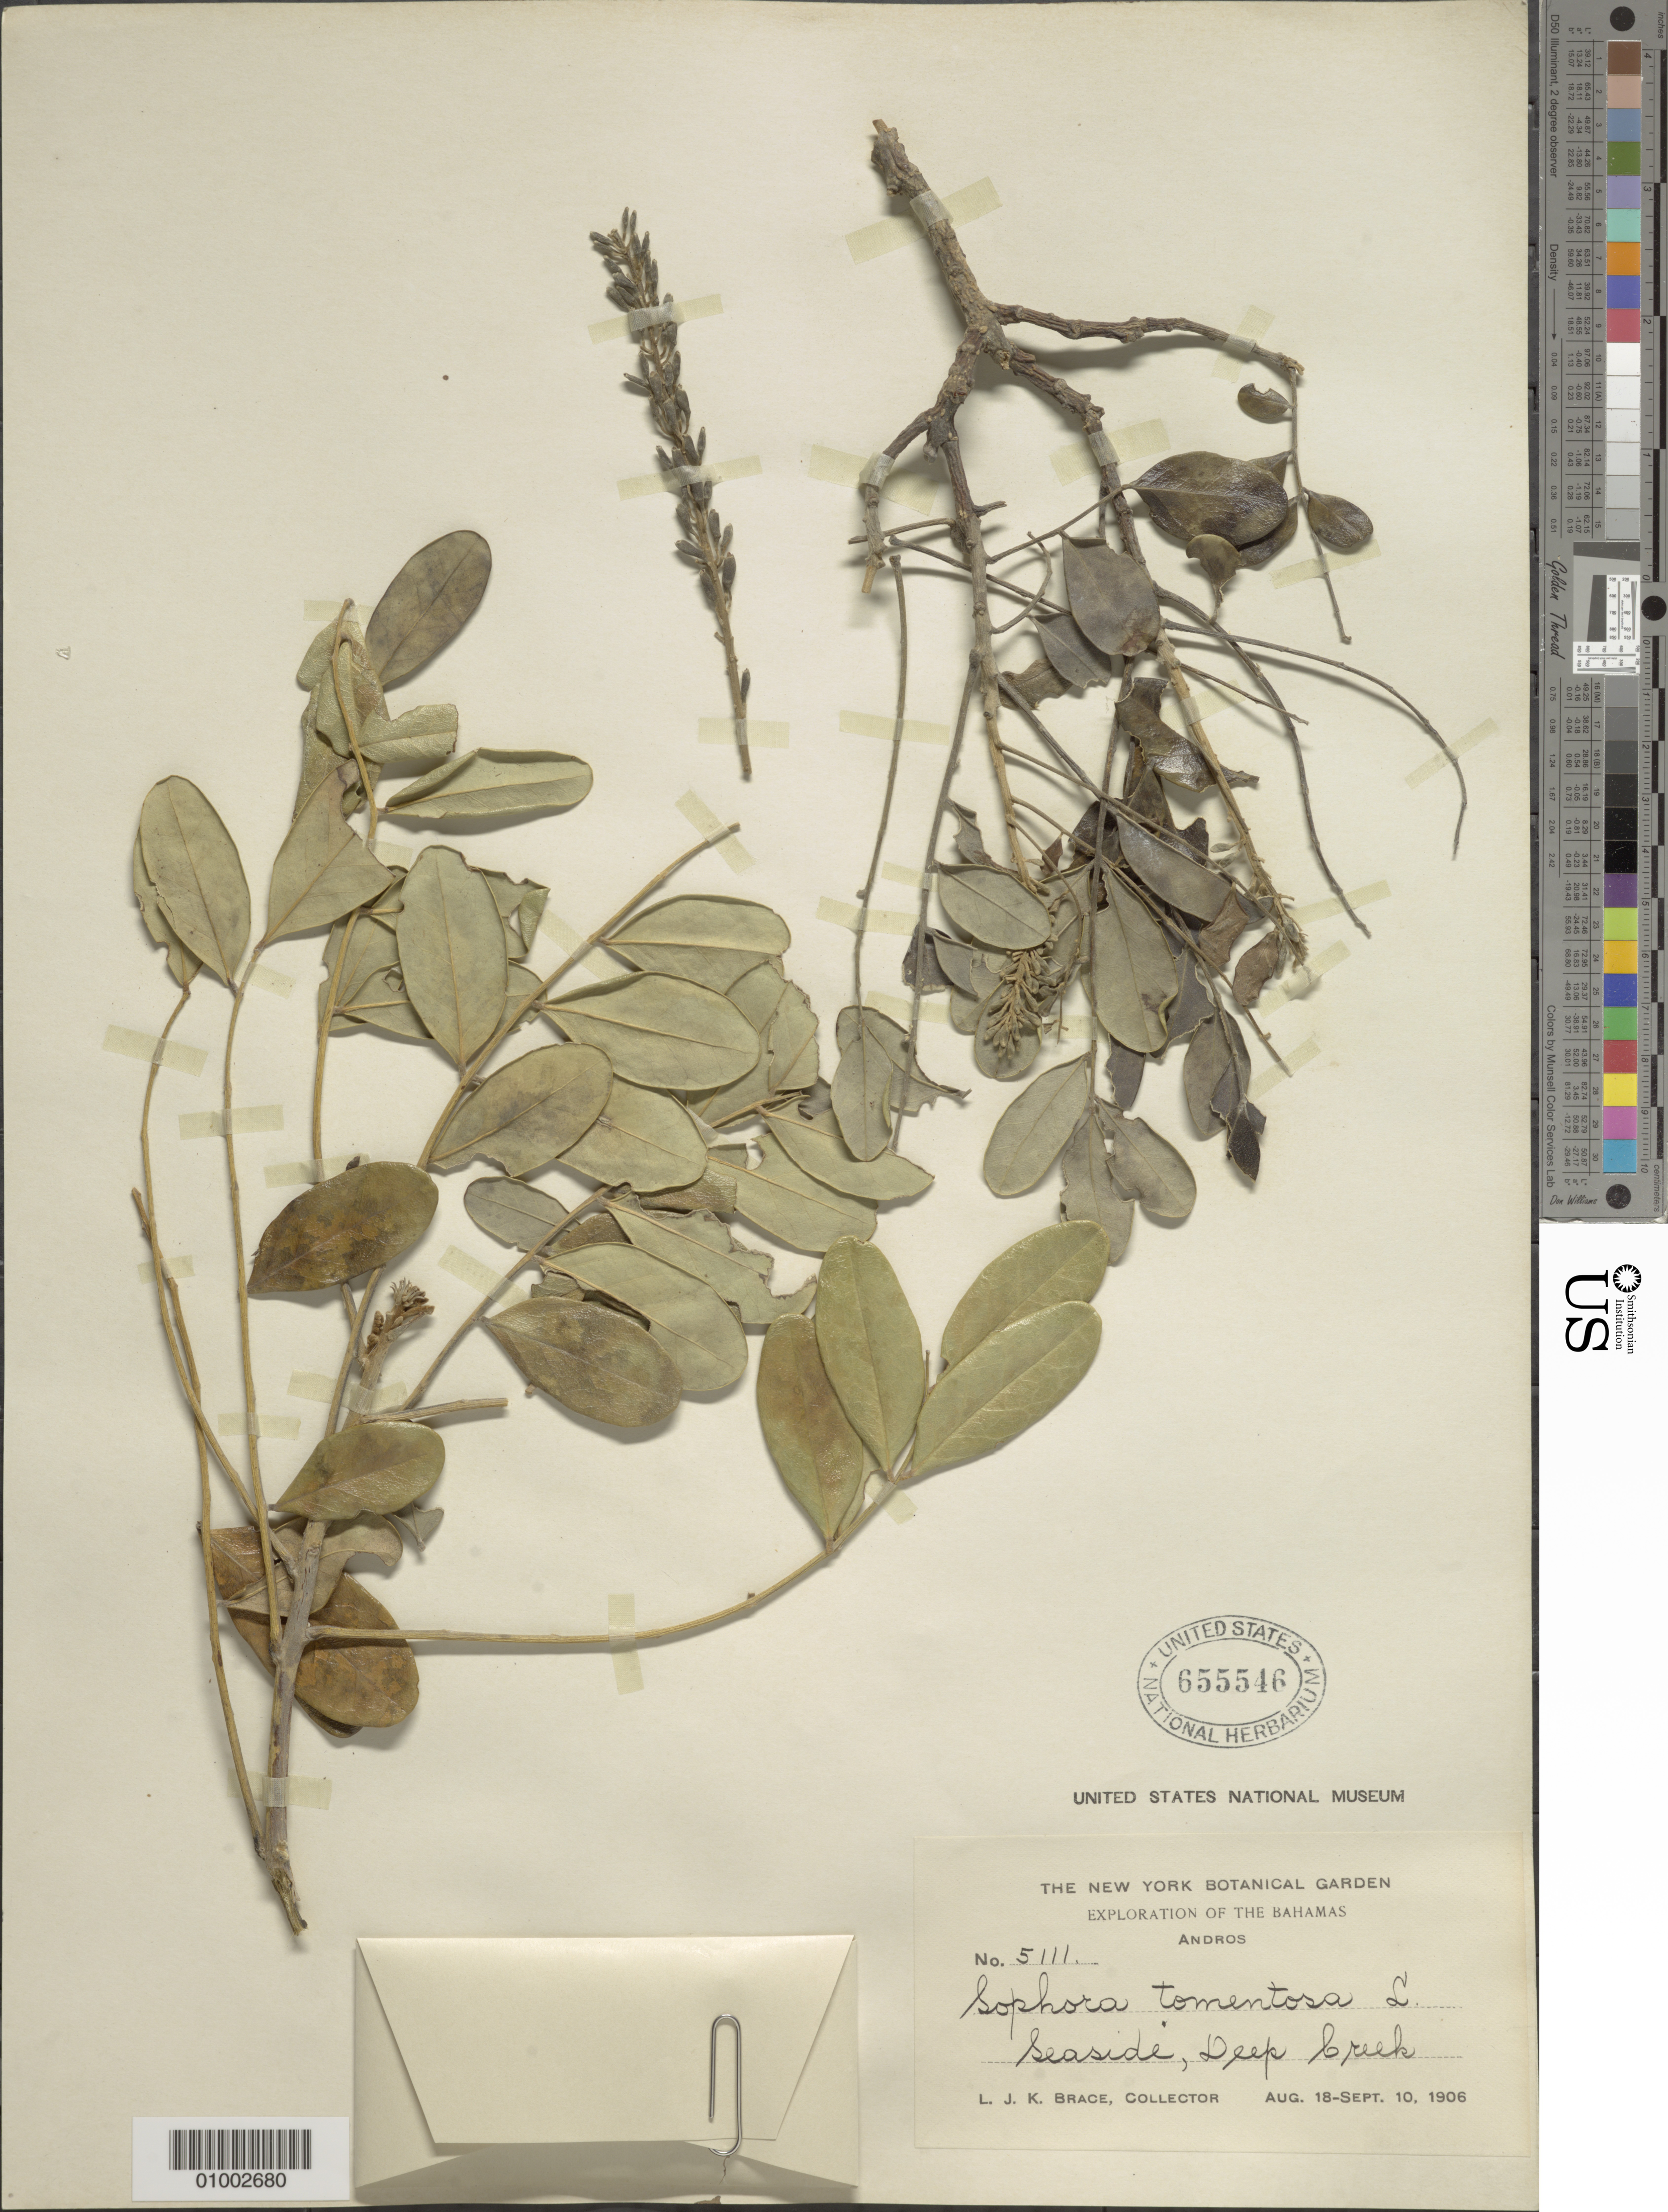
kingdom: Plantae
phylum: Tracheophyta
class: Magnoliopsida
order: Fabales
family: Fabaceae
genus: Sophora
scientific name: Sophora tomentosa var. truncata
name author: Torr. & A. Gray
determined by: Strong, Mark T., (BOT), Smithsonian Institution - National Museum of Natural History (UNITED STATES)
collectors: L. J. K. Brace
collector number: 5111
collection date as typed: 18 Aug 1906 to 10 Sep 1906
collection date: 1906-08-18/1906-09-10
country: Bahamas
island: Andros I.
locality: Seaside, deep creek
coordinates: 0 N, 0 E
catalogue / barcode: US 655546